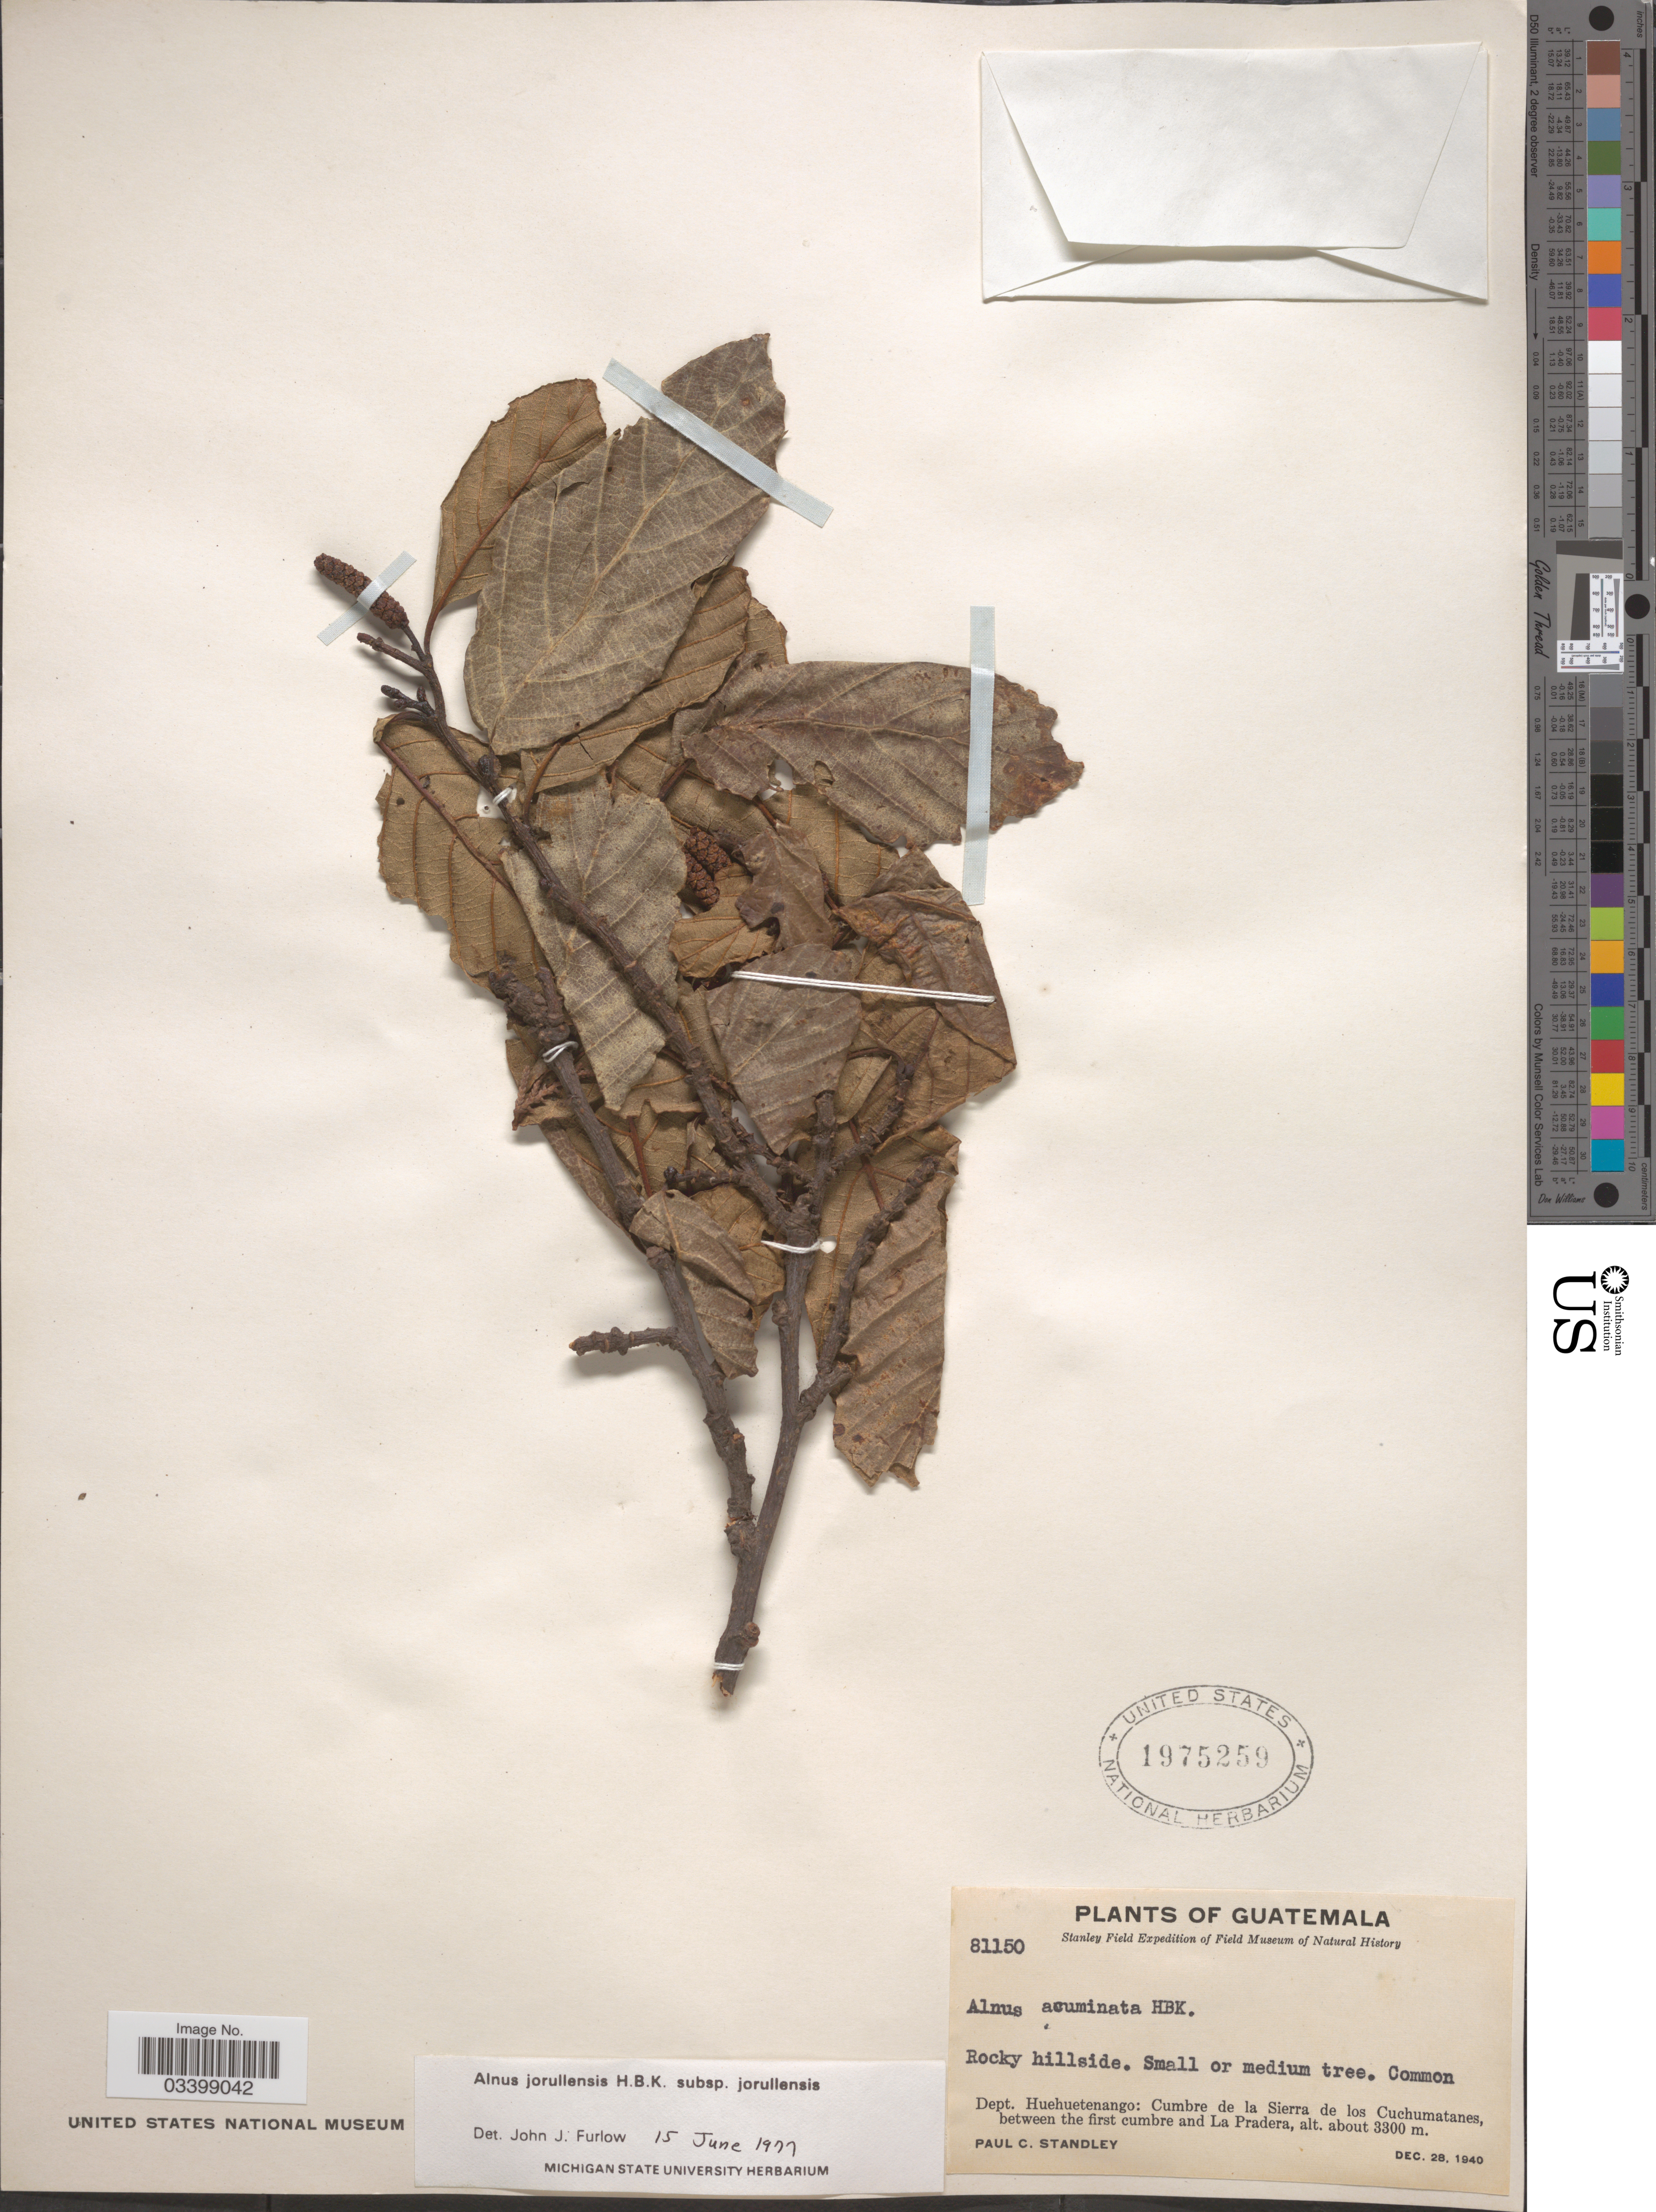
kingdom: Plantae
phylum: Tracheophyta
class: Magnoliopsida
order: Fagales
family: Betulaceae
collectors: P. C. Standley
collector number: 81150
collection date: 1940-12-28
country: Guatemala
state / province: Huehuetenango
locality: Dept. Huehuetenango: Cumbre de la Sierra de los Cuchumatanes, between the first cumbre and La Pradera.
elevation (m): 3300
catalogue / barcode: US 1975259